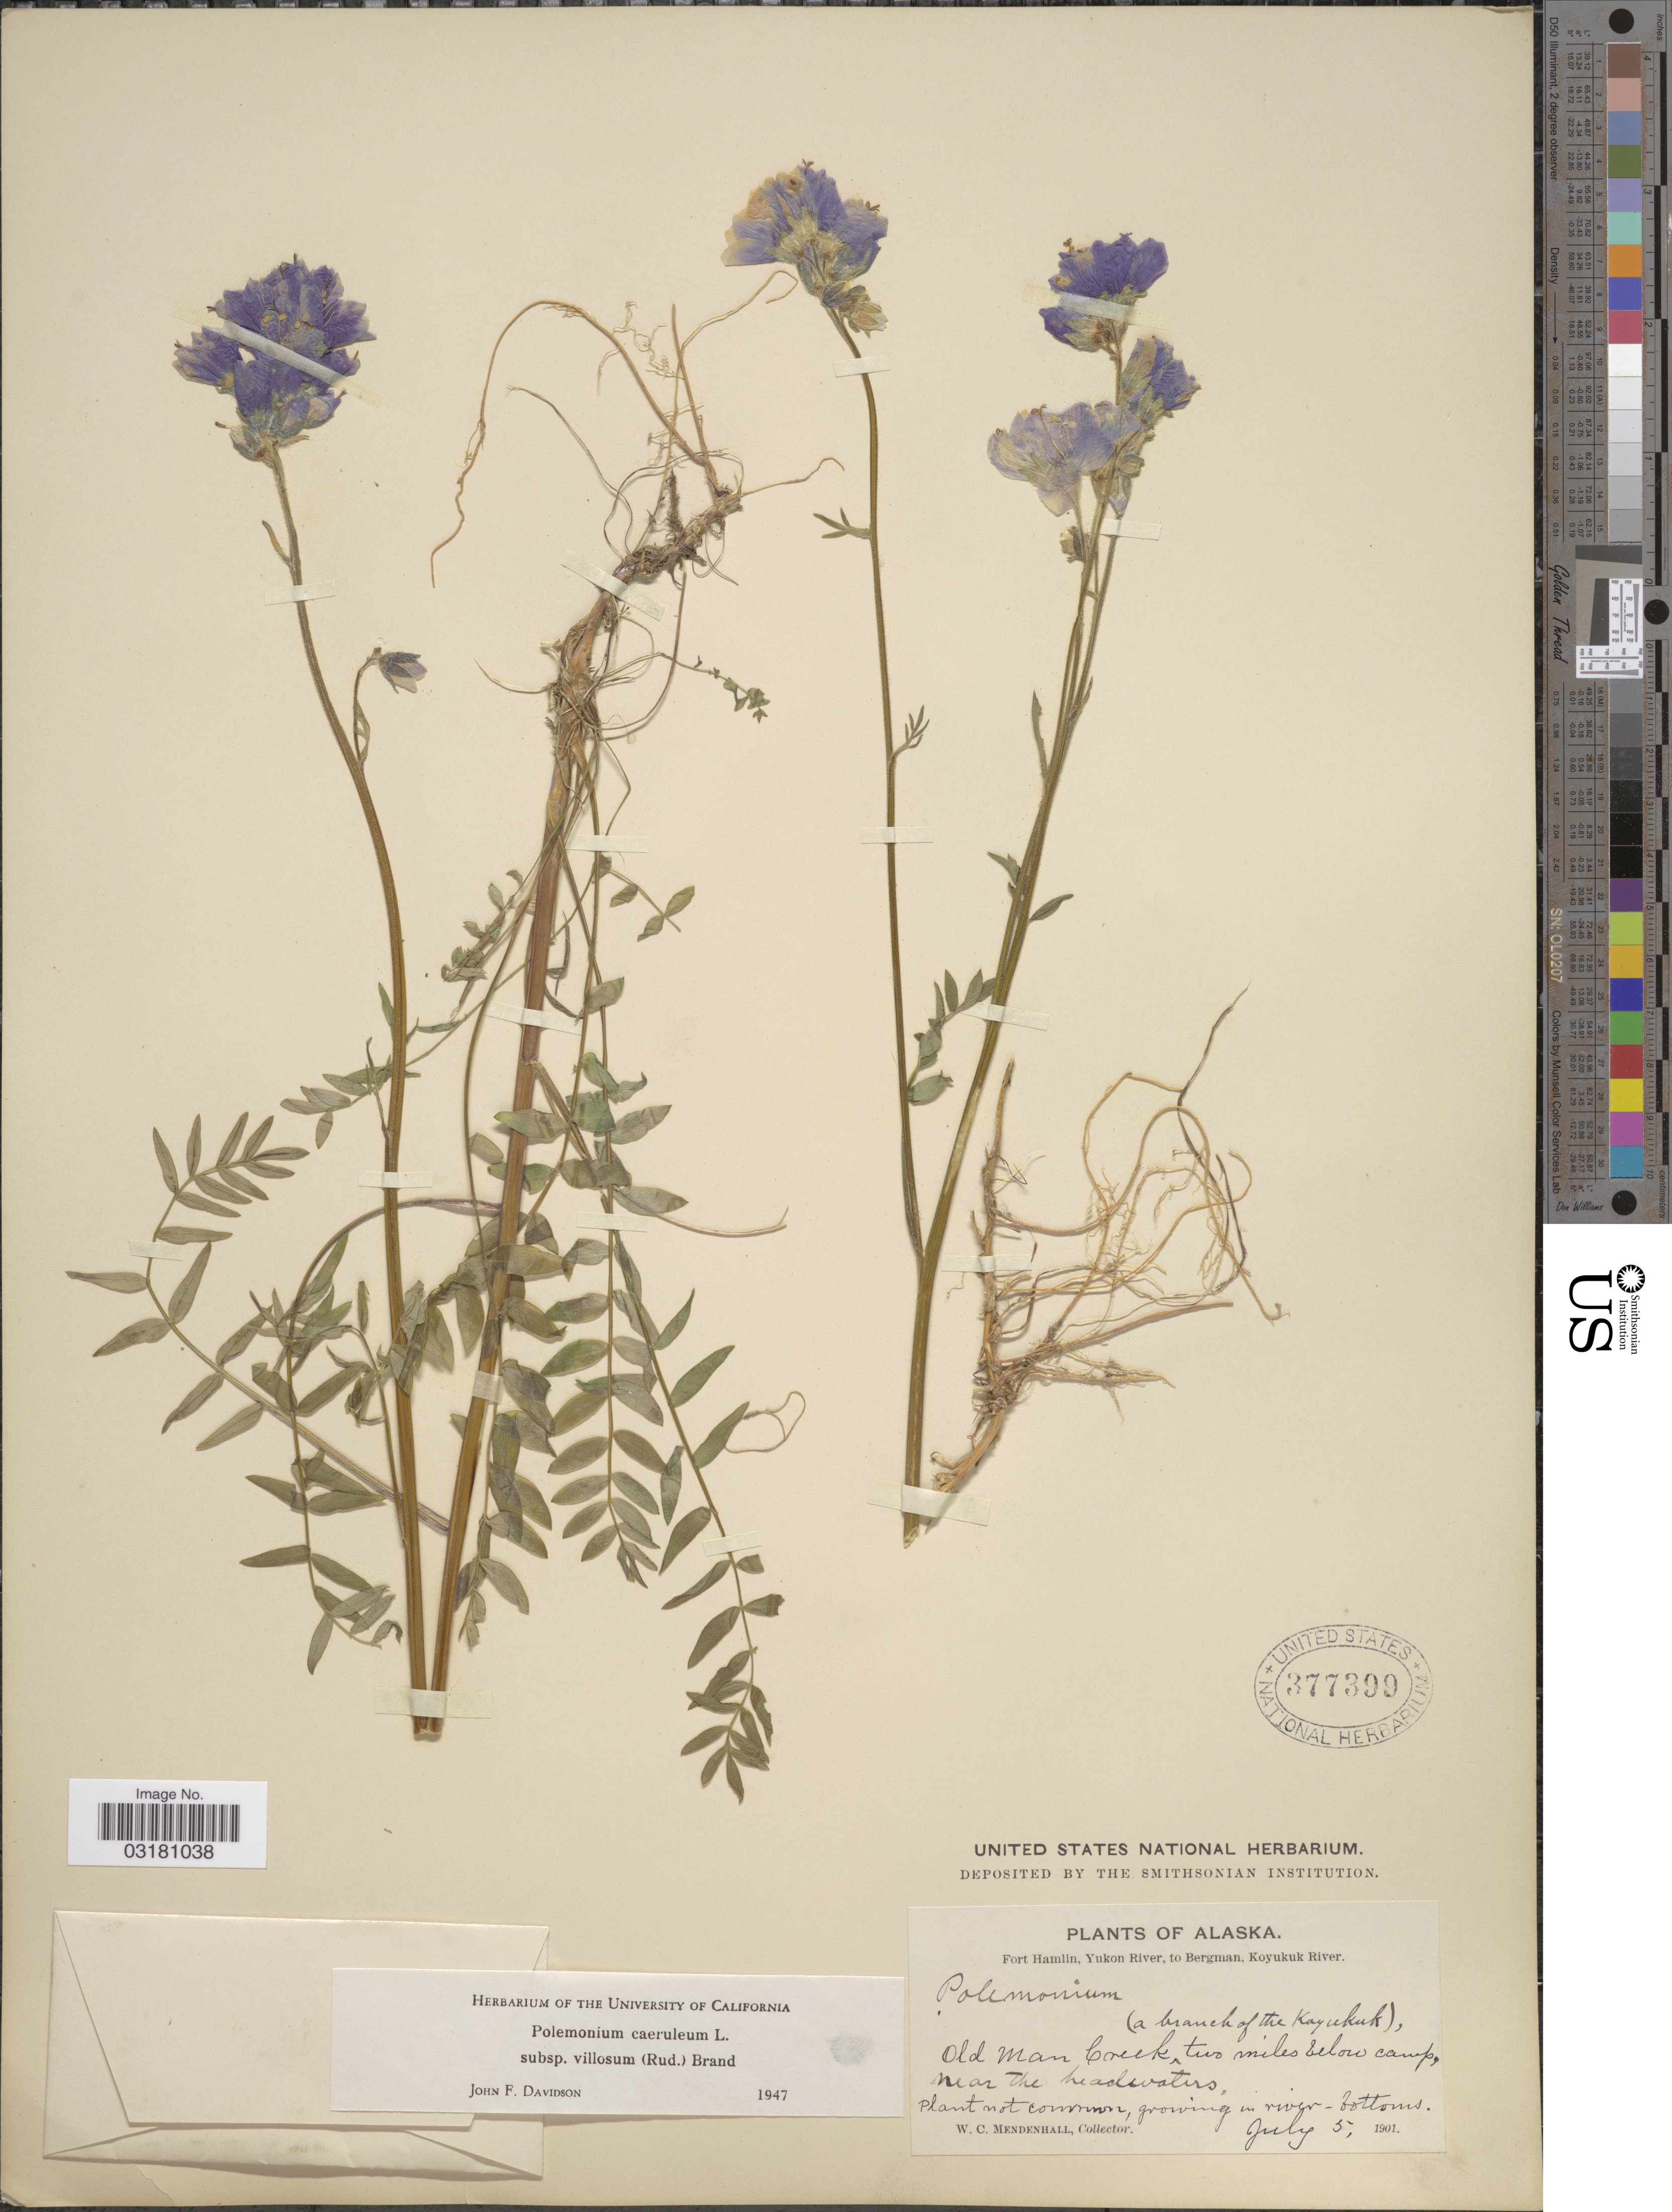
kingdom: Plantae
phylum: Tracheophyta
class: Magnoliopsida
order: Ericales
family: Polemoniaceae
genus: Polemonium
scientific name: Polemonium caeruleum var. villosum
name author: (Rudolph ex Georgi) Brand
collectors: W. Mendenhall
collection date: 1901-07-05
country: United States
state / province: Alaska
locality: Fort Hamlin, Yukon River, to Bergman, Koyukuk River. Old Man Creek, near the headwaters, two miles below camp.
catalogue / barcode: US 377399